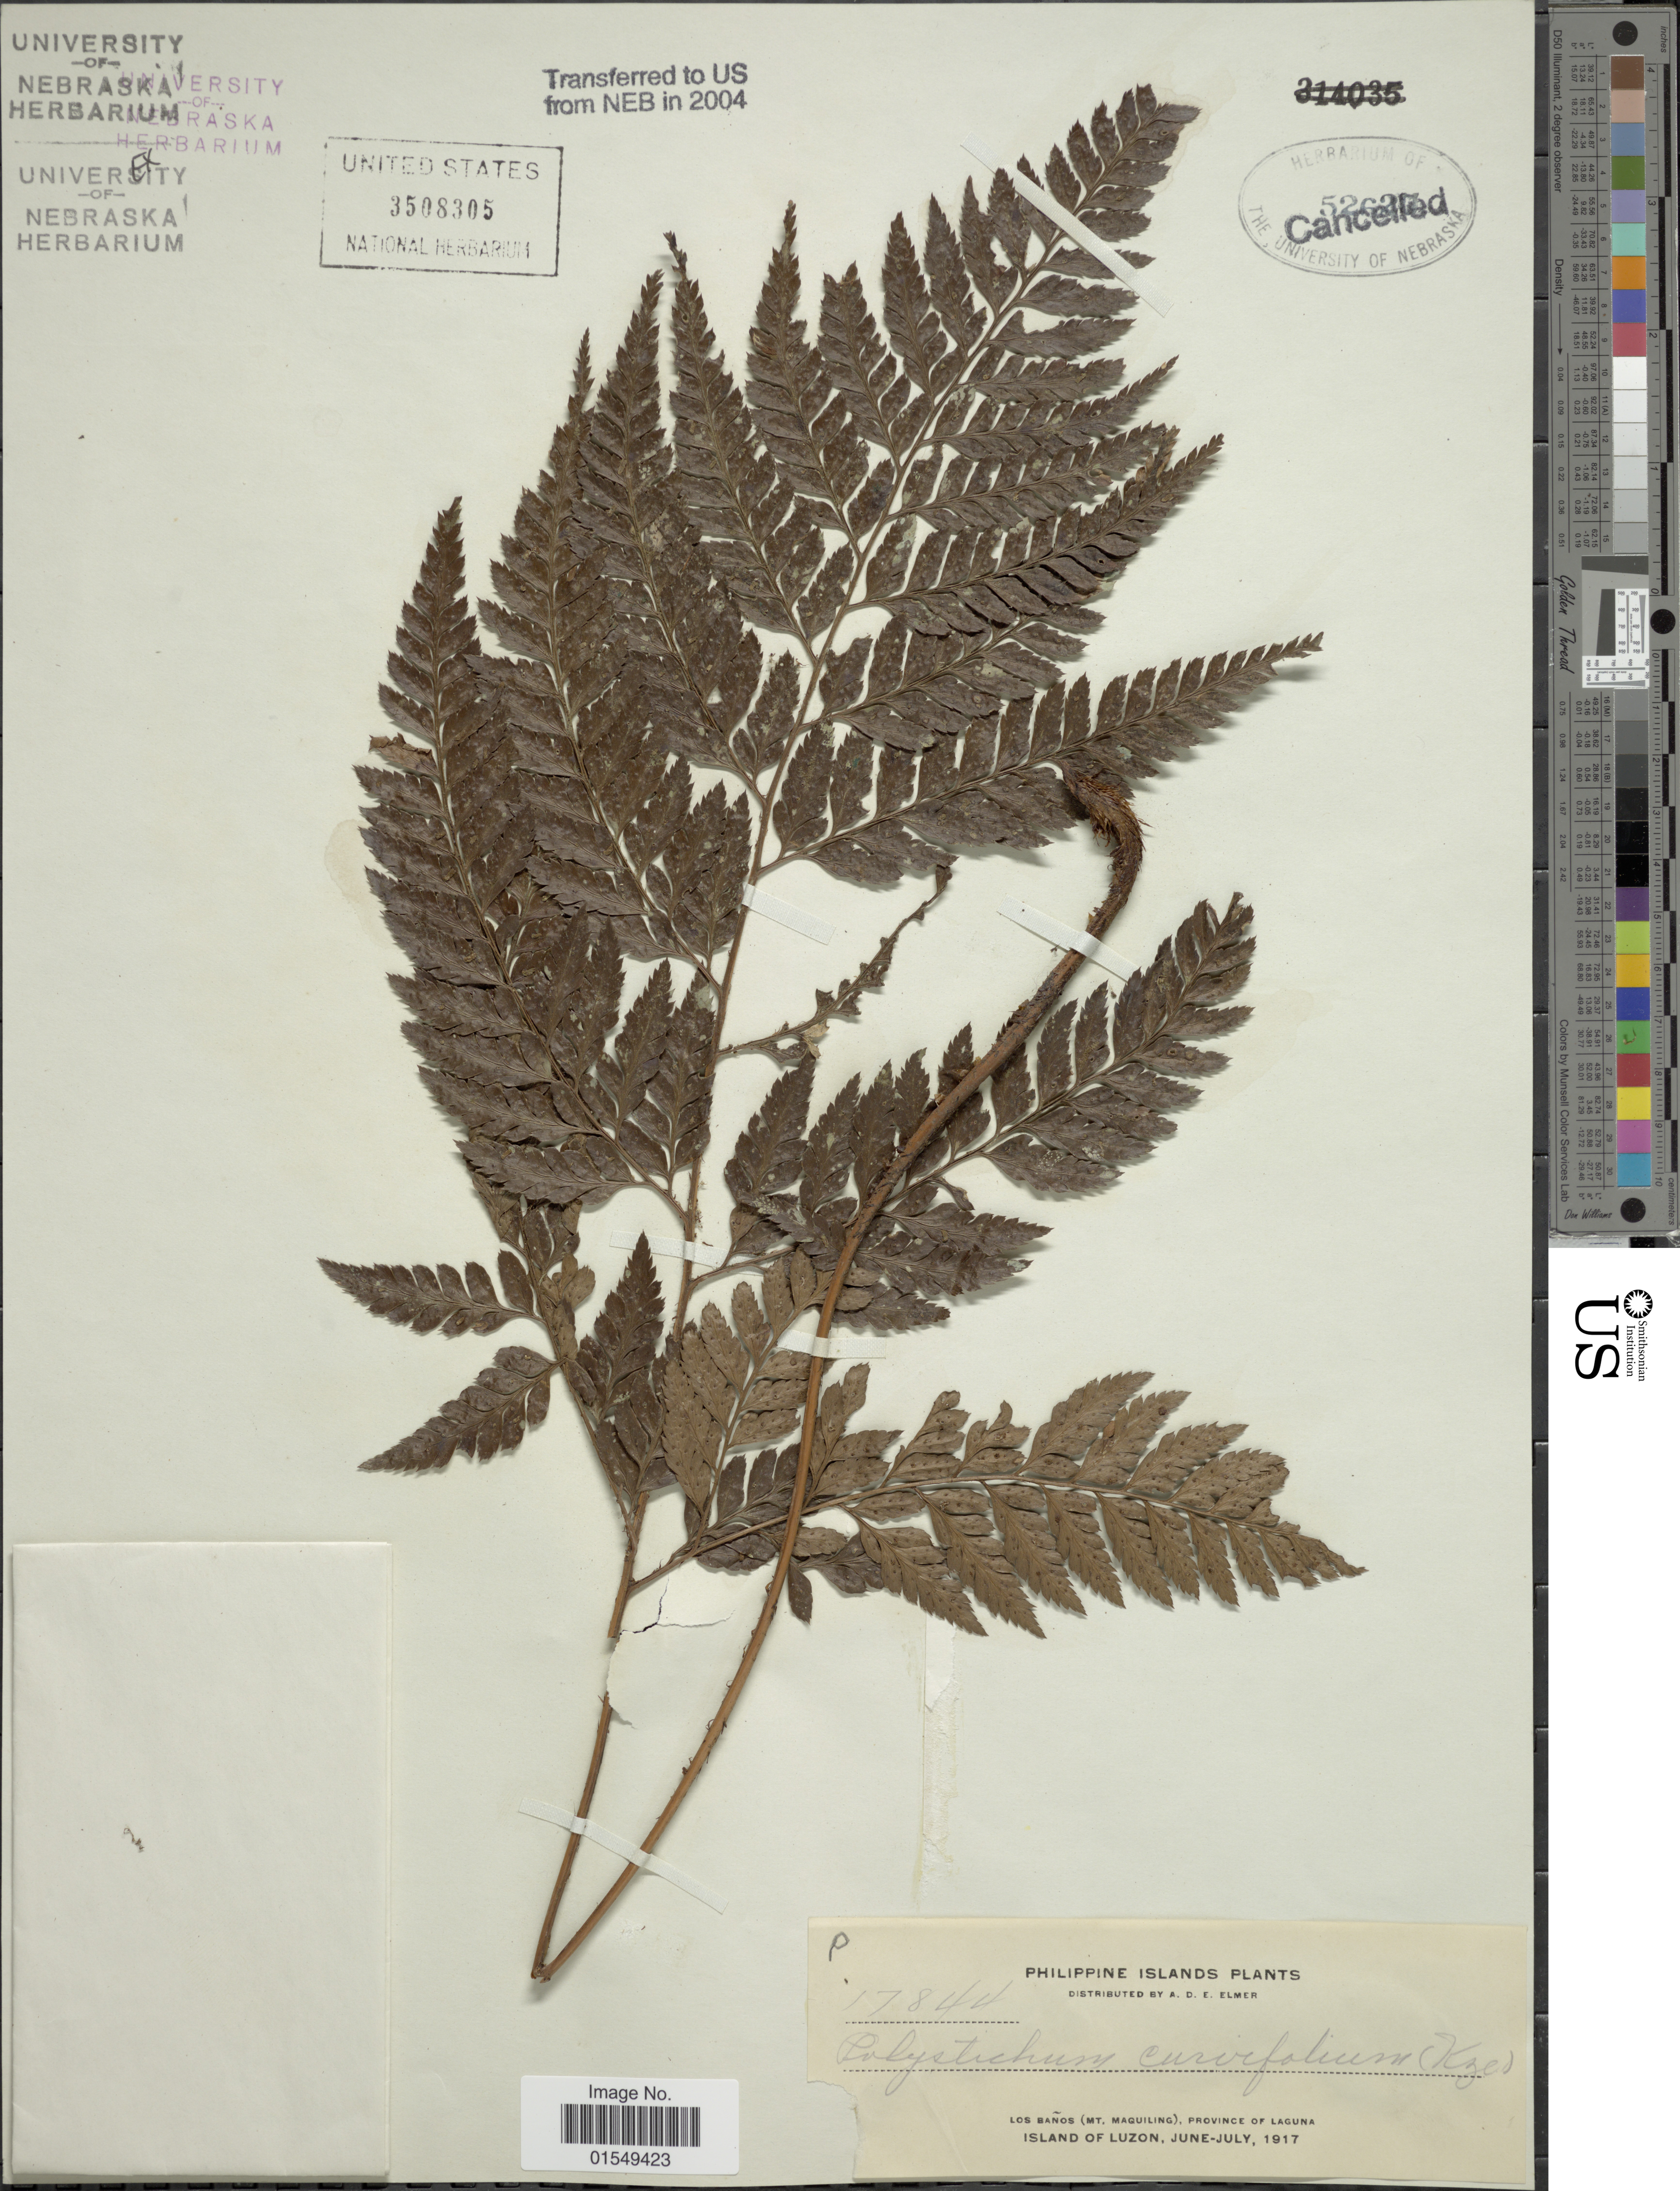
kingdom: Plantae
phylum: Tracheophyta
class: Polypodiopsida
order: Polypodiales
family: Dryopteridaceae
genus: Arachniodes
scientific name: Arachniodes aristata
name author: (G. Forst.) Tindale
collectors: A. D. E. Elmer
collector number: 17844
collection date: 1917-06/1917-07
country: Philippines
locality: Philippine Islands, Los Banos (Mt. Maquiling), Province of Laguna, Island of Luzon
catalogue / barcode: US 3508305